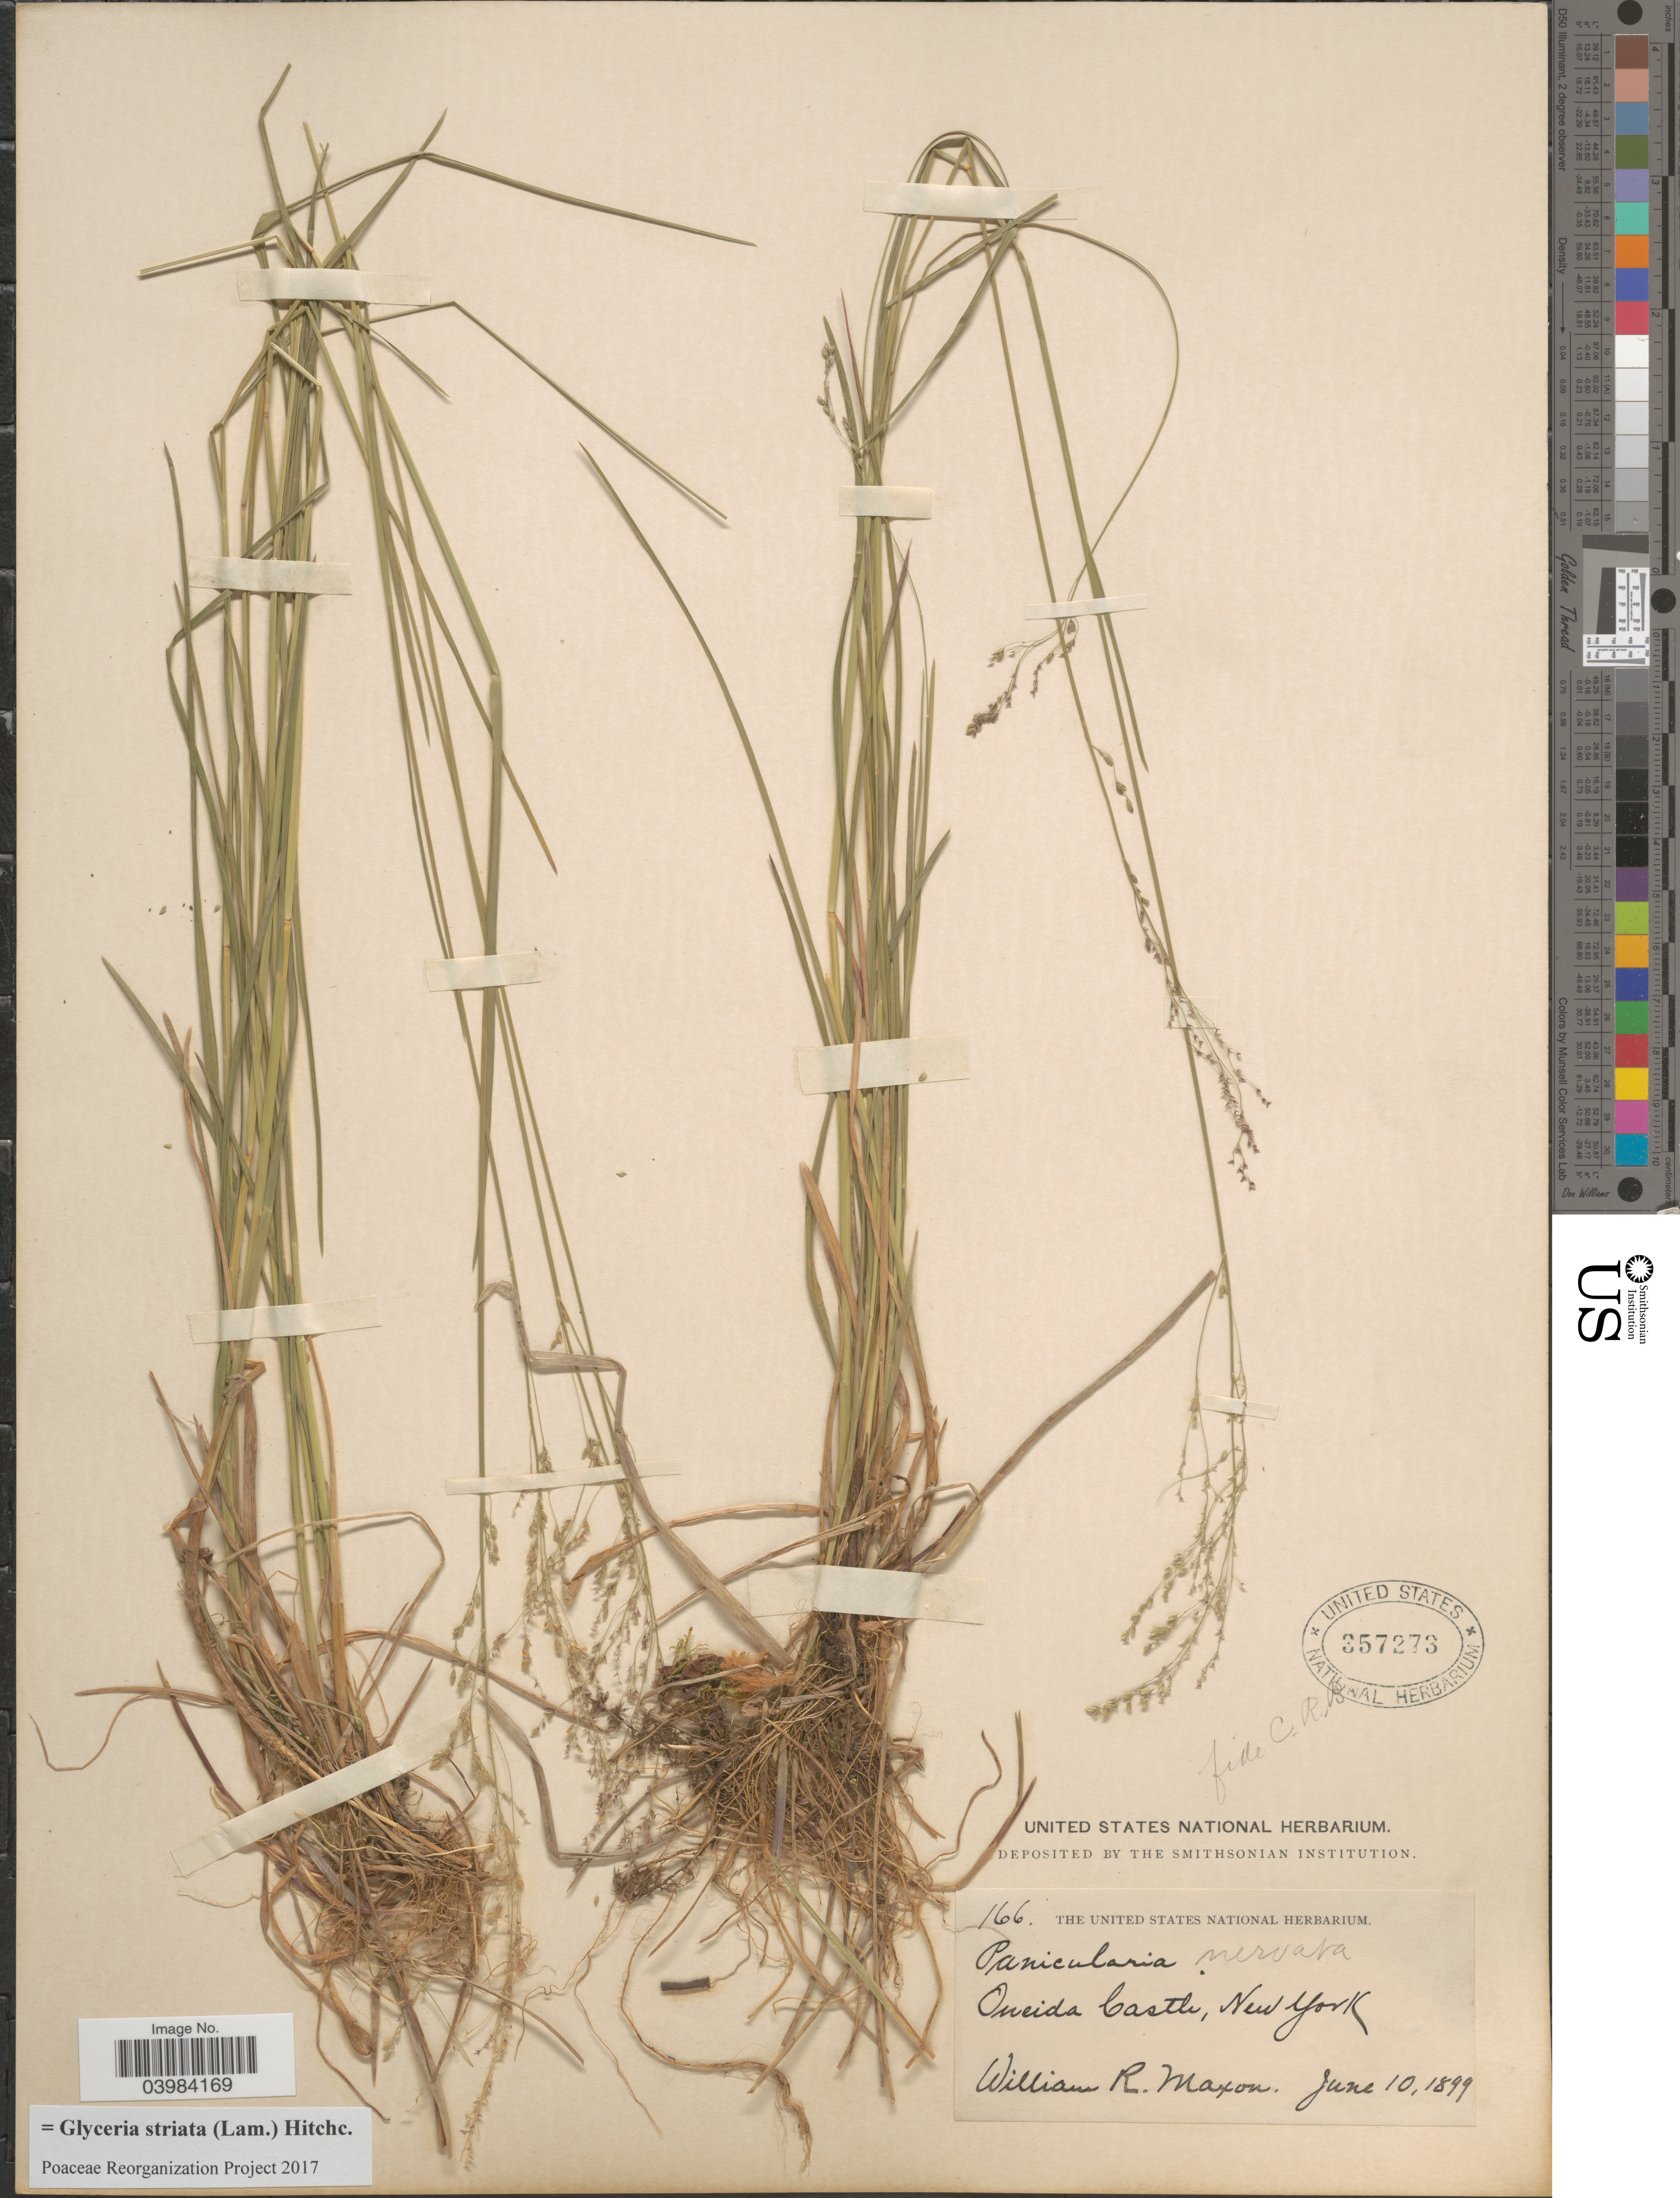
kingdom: Plantae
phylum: Tracheophyta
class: Liliopsida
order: Poales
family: Poaceae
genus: Glyceria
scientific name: Glyceria striata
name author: (Lam.) Hitchc.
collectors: W. R. Maxon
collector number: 166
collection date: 1899-06-10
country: United States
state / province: New York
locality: Oneida Castle.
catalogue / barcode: US 357273